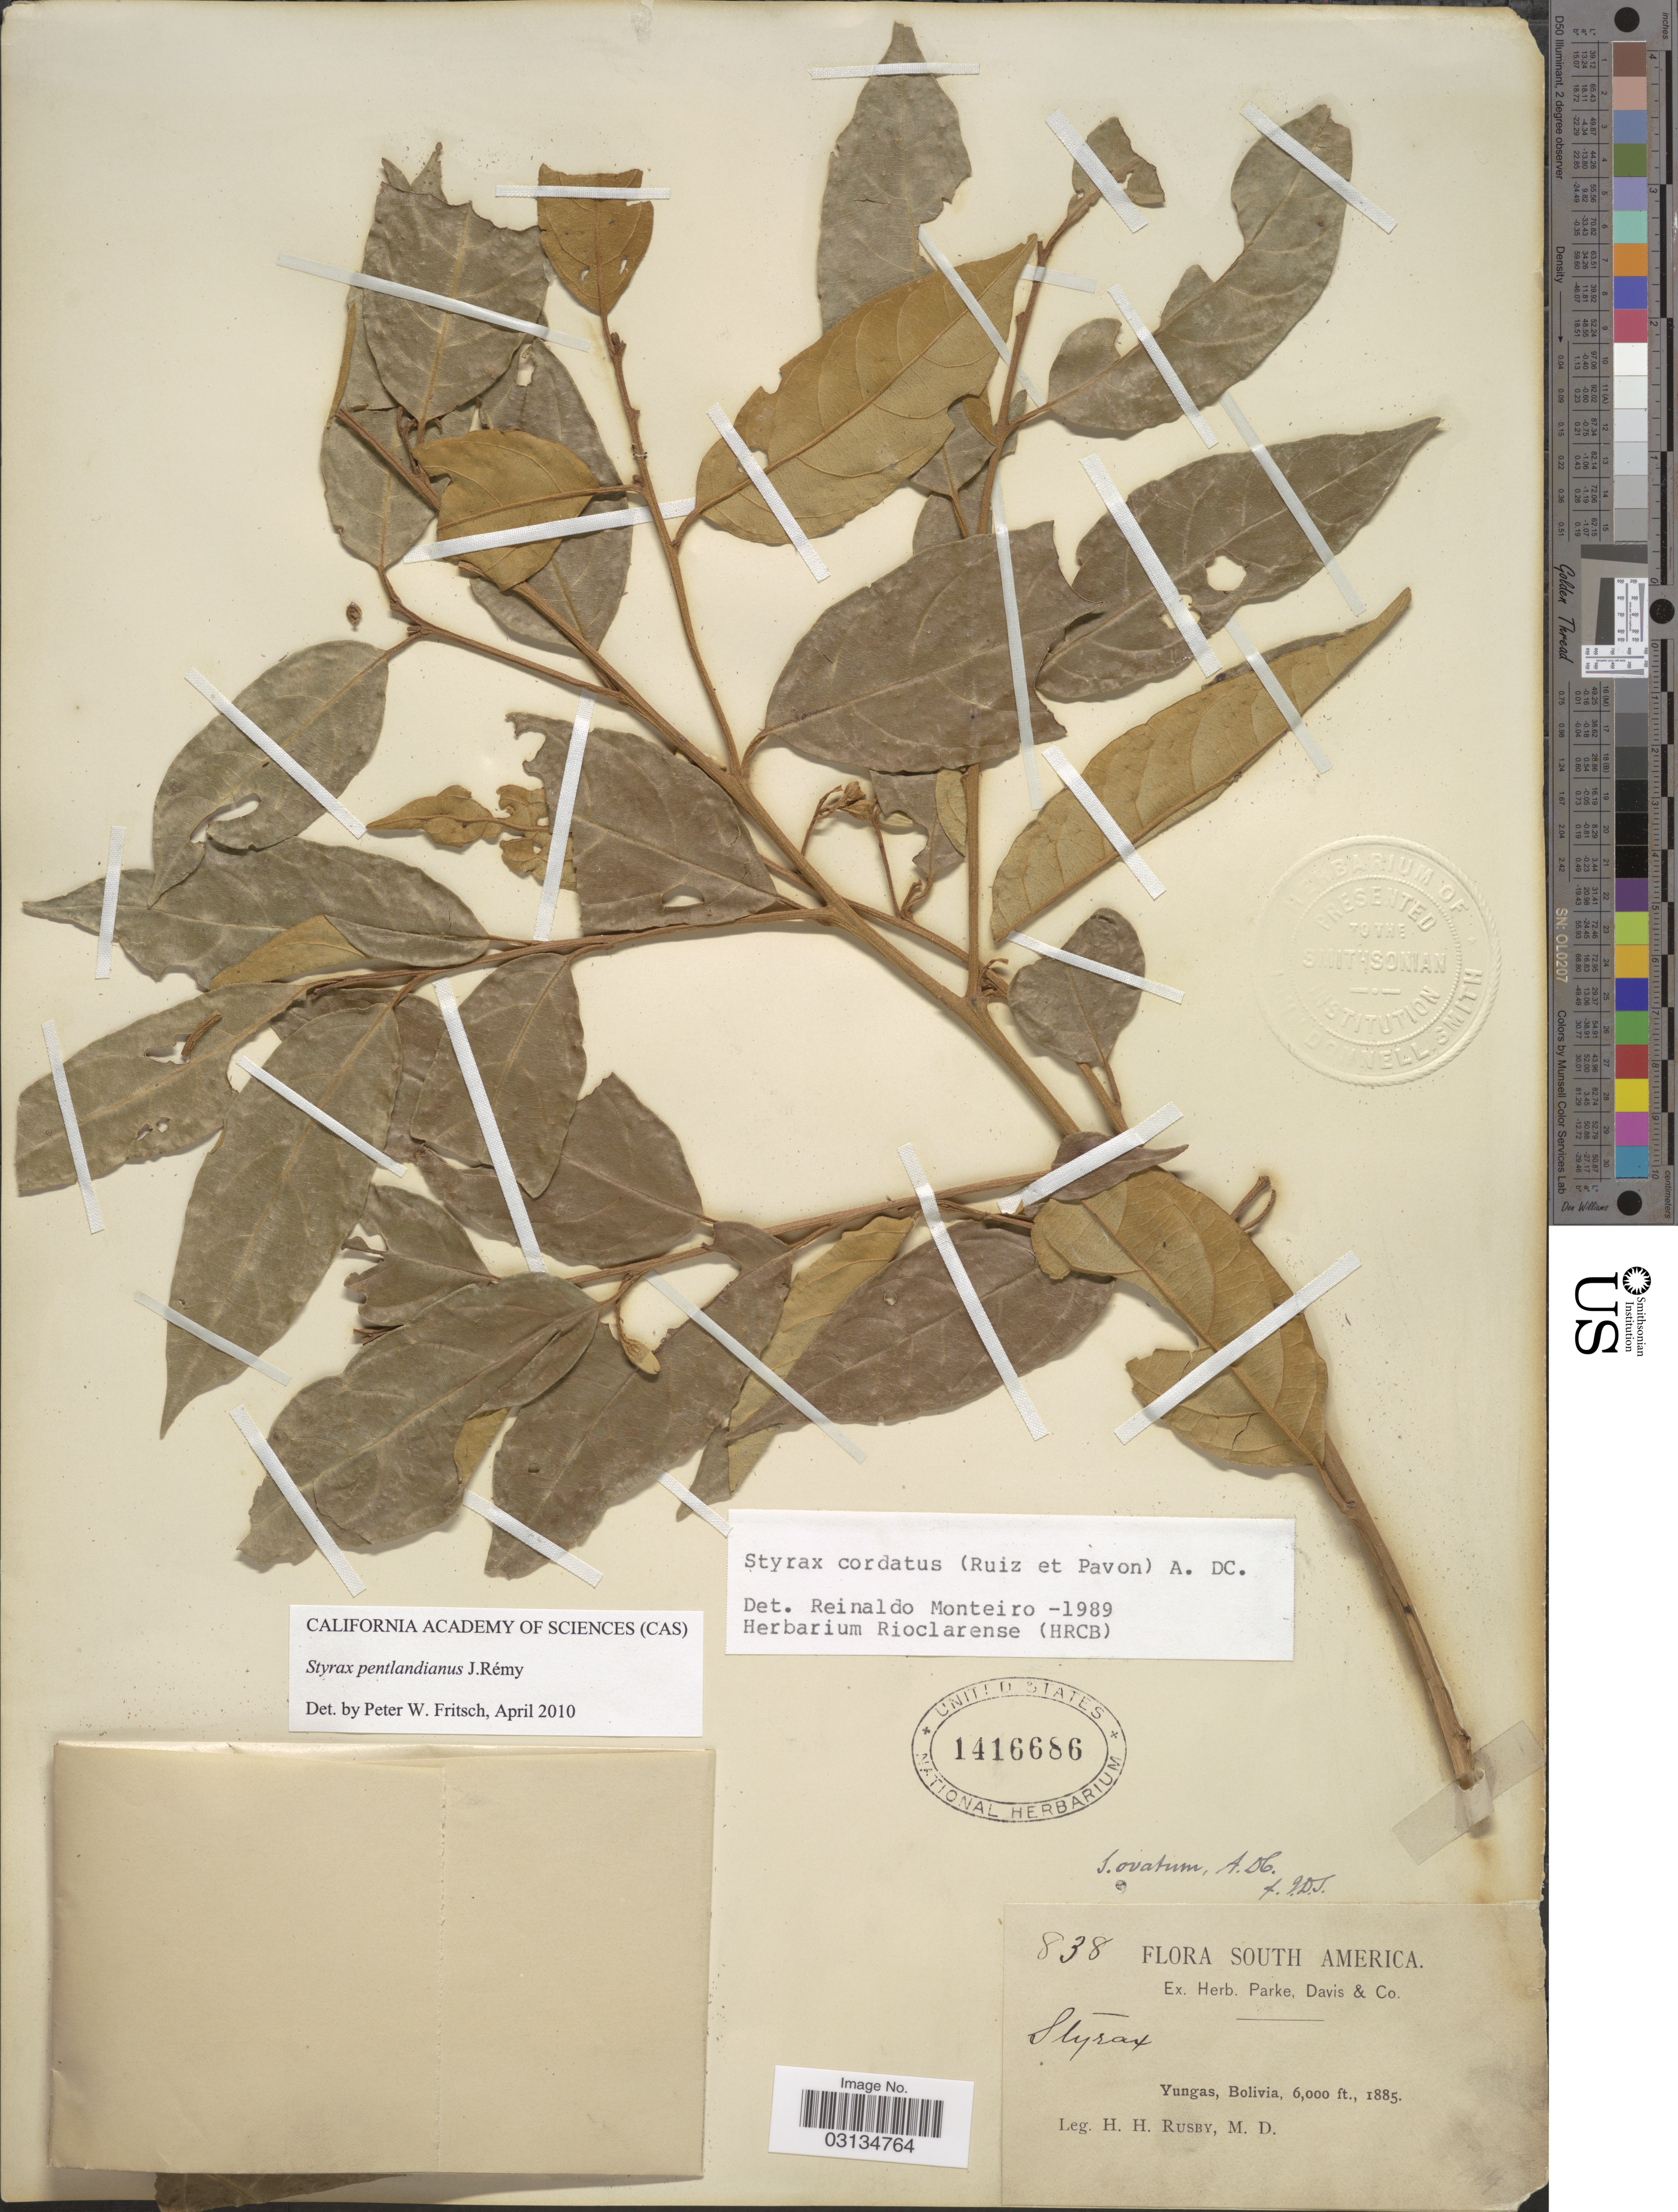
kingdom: Plantae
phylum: Tracheophyta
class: Magnoliopsida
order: Ericales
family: Styracaceae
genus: Styrax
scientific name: Styrax pentlandianus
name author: J. Rémy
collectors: H. H. Rusby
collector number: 838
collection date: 1885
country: Bolivia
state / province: La Paz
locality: Yungas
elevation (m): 1829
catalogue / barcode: US 1416686